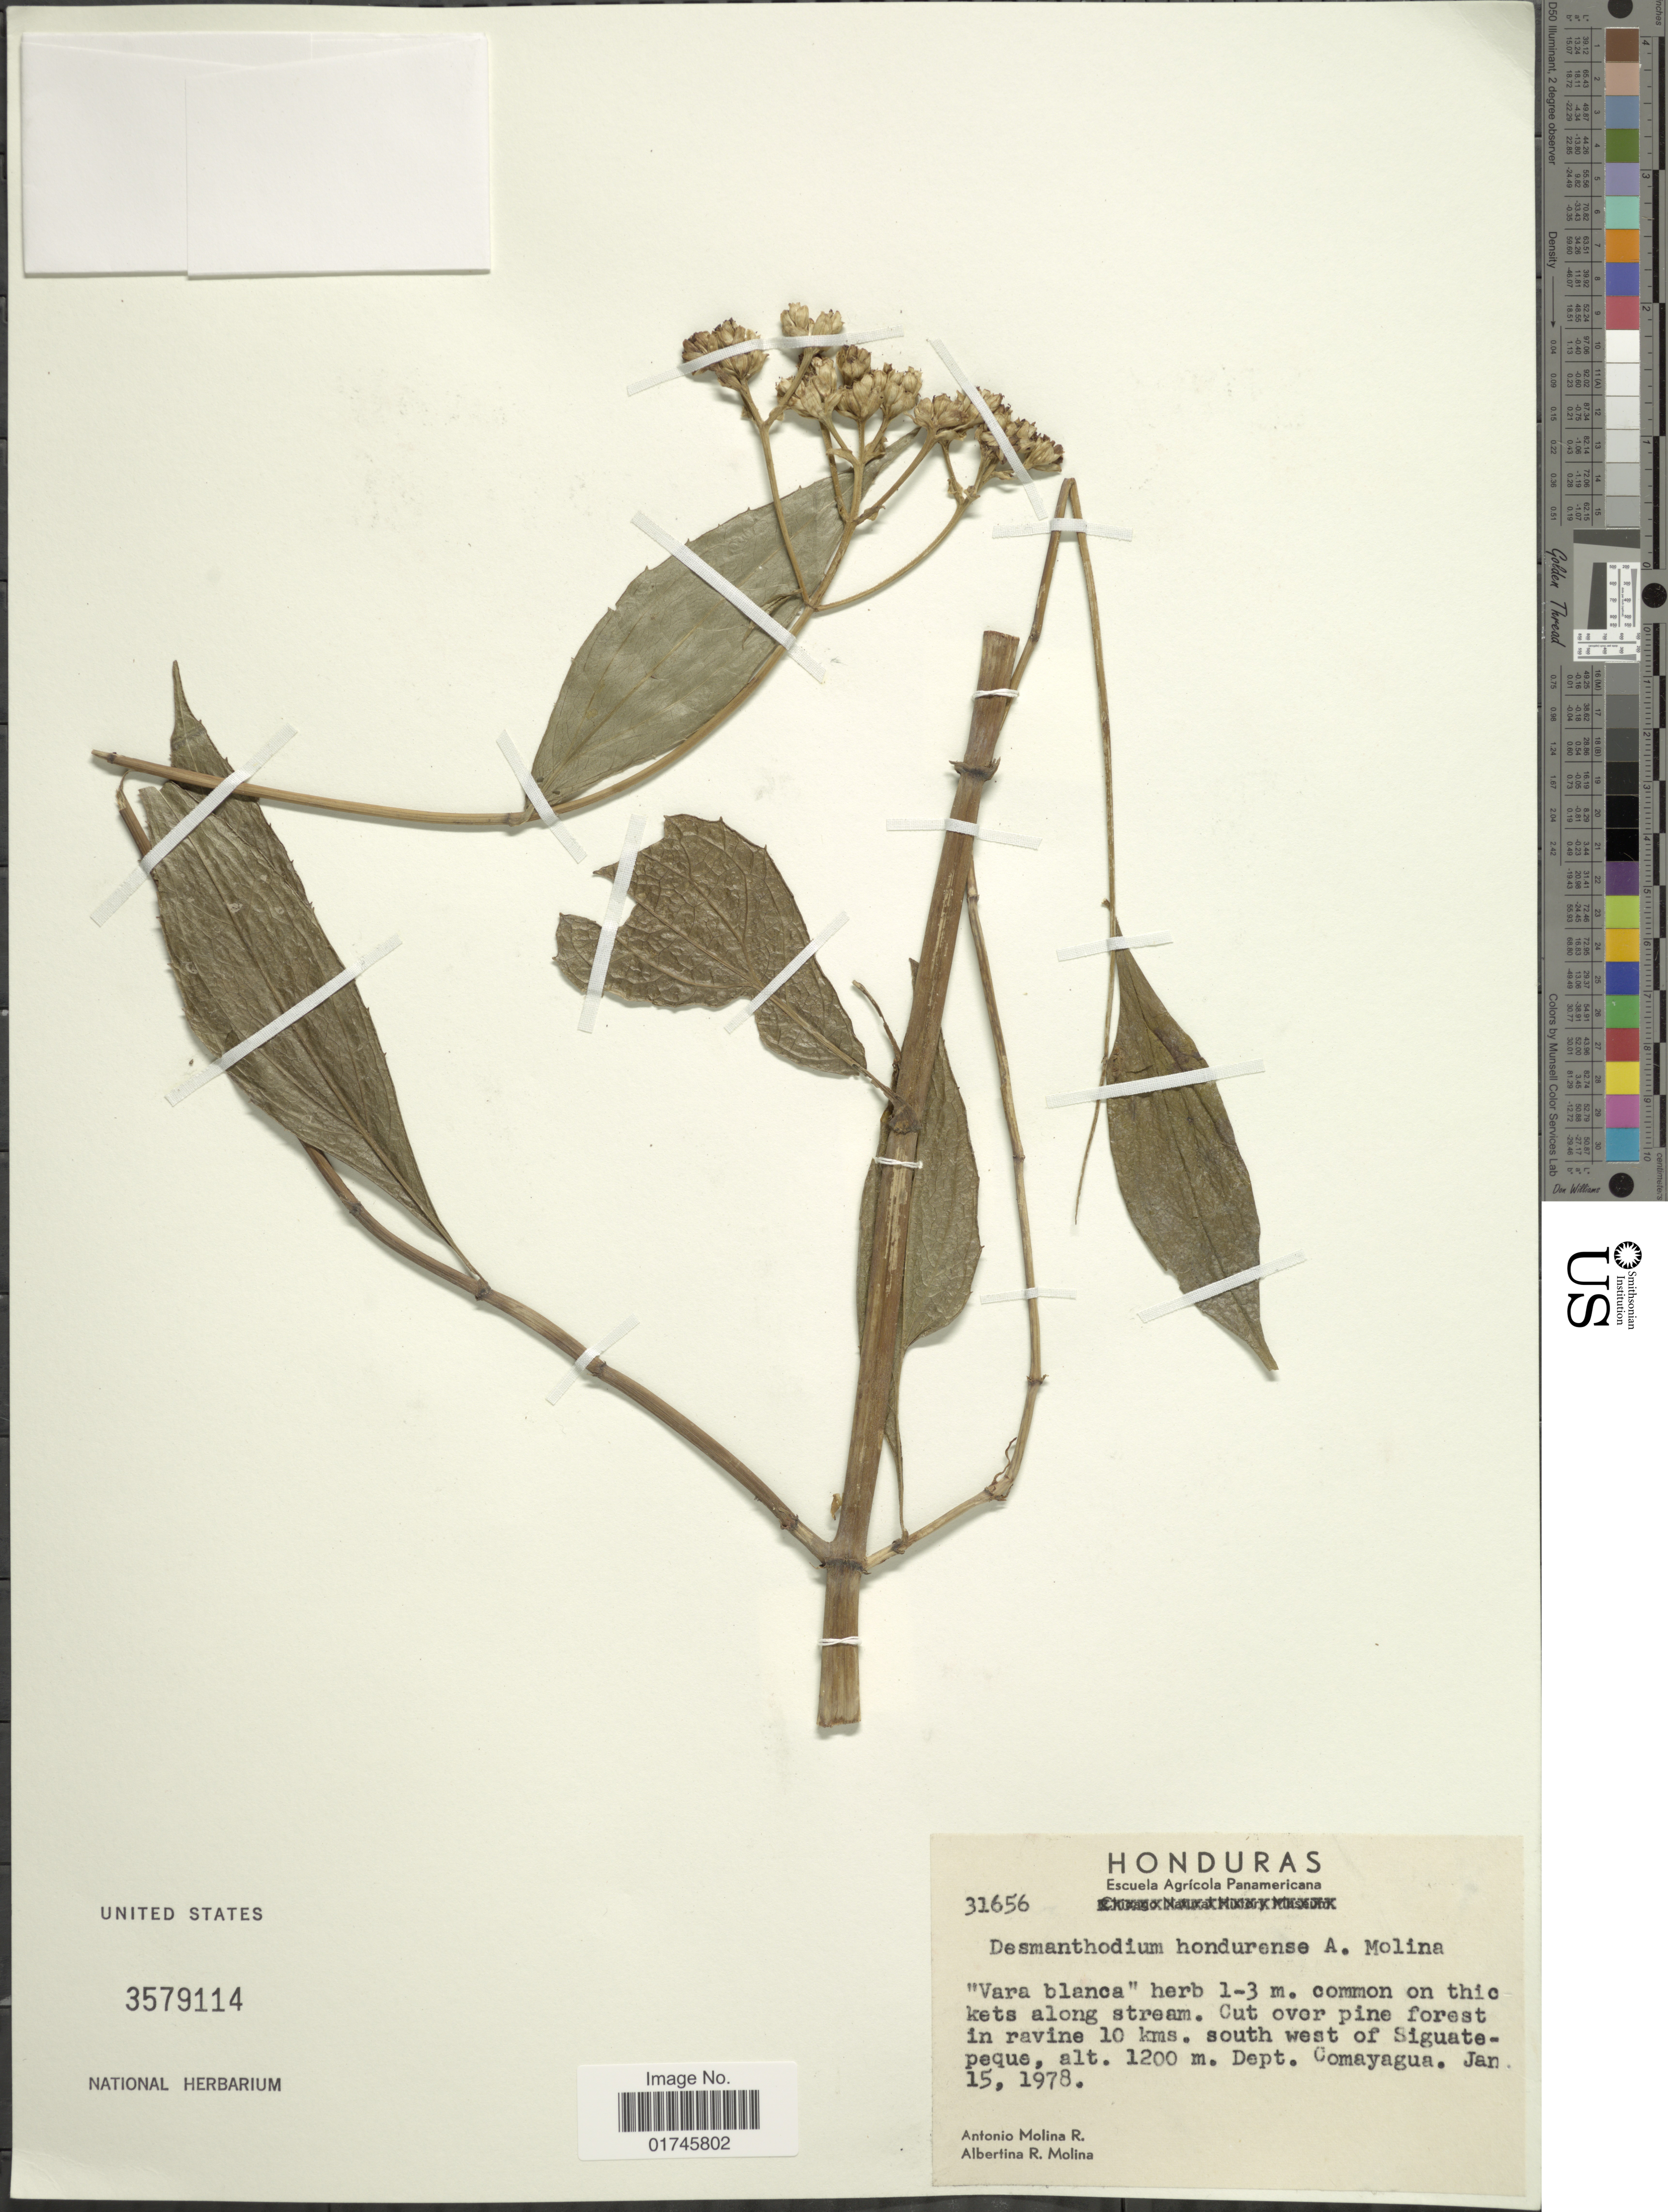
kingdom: Plantae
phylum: Tracheophyta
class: Magnoliopsida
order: Asterales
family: Asteraceae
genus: Desmanthodium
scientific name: Desmanthodium hondurense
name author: Molina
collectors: A. Molina R. & A. R. Molina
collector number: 31656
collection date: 1978-01-15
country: Honduras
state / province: Comayagua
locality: Cut over pien forest in ravine 10 kms. south west of Siguatepeque, Dept. Comayagua.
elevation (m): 1200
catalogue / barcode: US 3579114